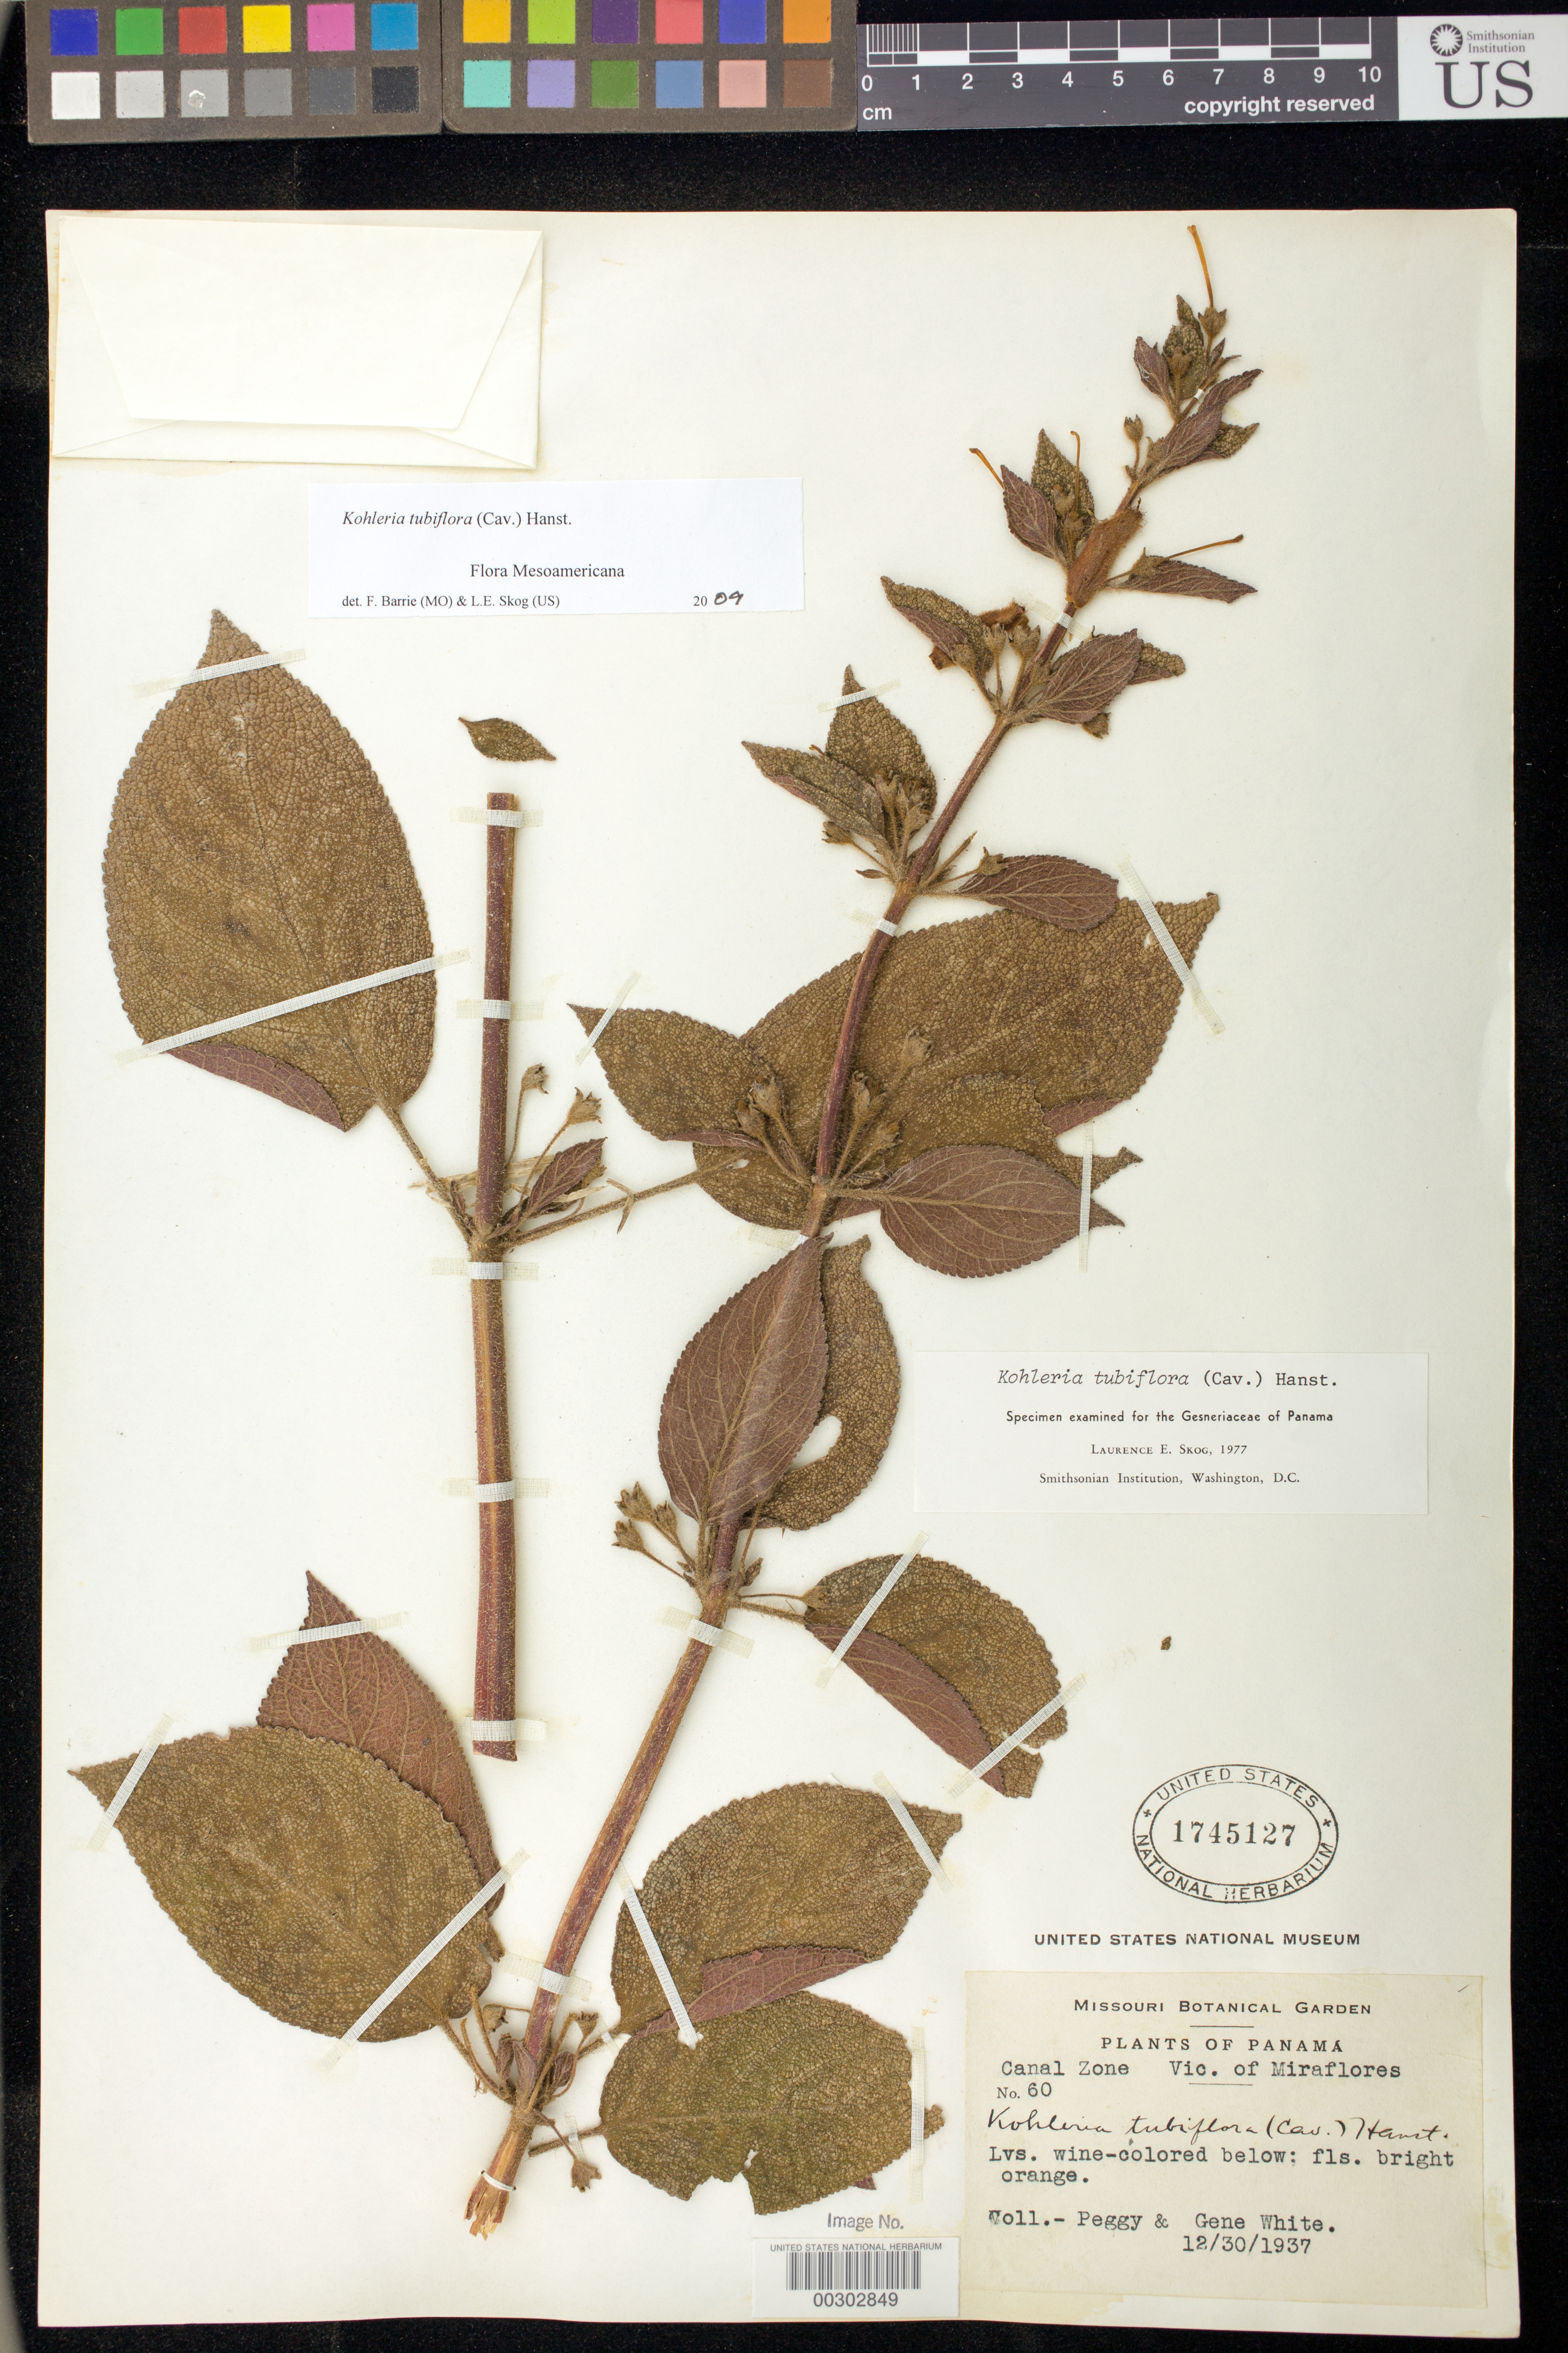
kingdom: Plantae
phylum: Tracheophyta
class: Magnoliopsida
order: Lamiales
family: Gesneriaceae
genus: Kohleria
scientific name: Kohleria tubiflora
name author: (Cav.) Hanst.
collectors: G. White & P. White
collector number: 60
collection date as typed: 30 Dec 1937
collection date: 1937-12-30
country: Panama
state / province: Panamá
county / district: Canal Zone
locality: Vic of Miraflores, Canal Zone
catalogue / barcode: US 1745127